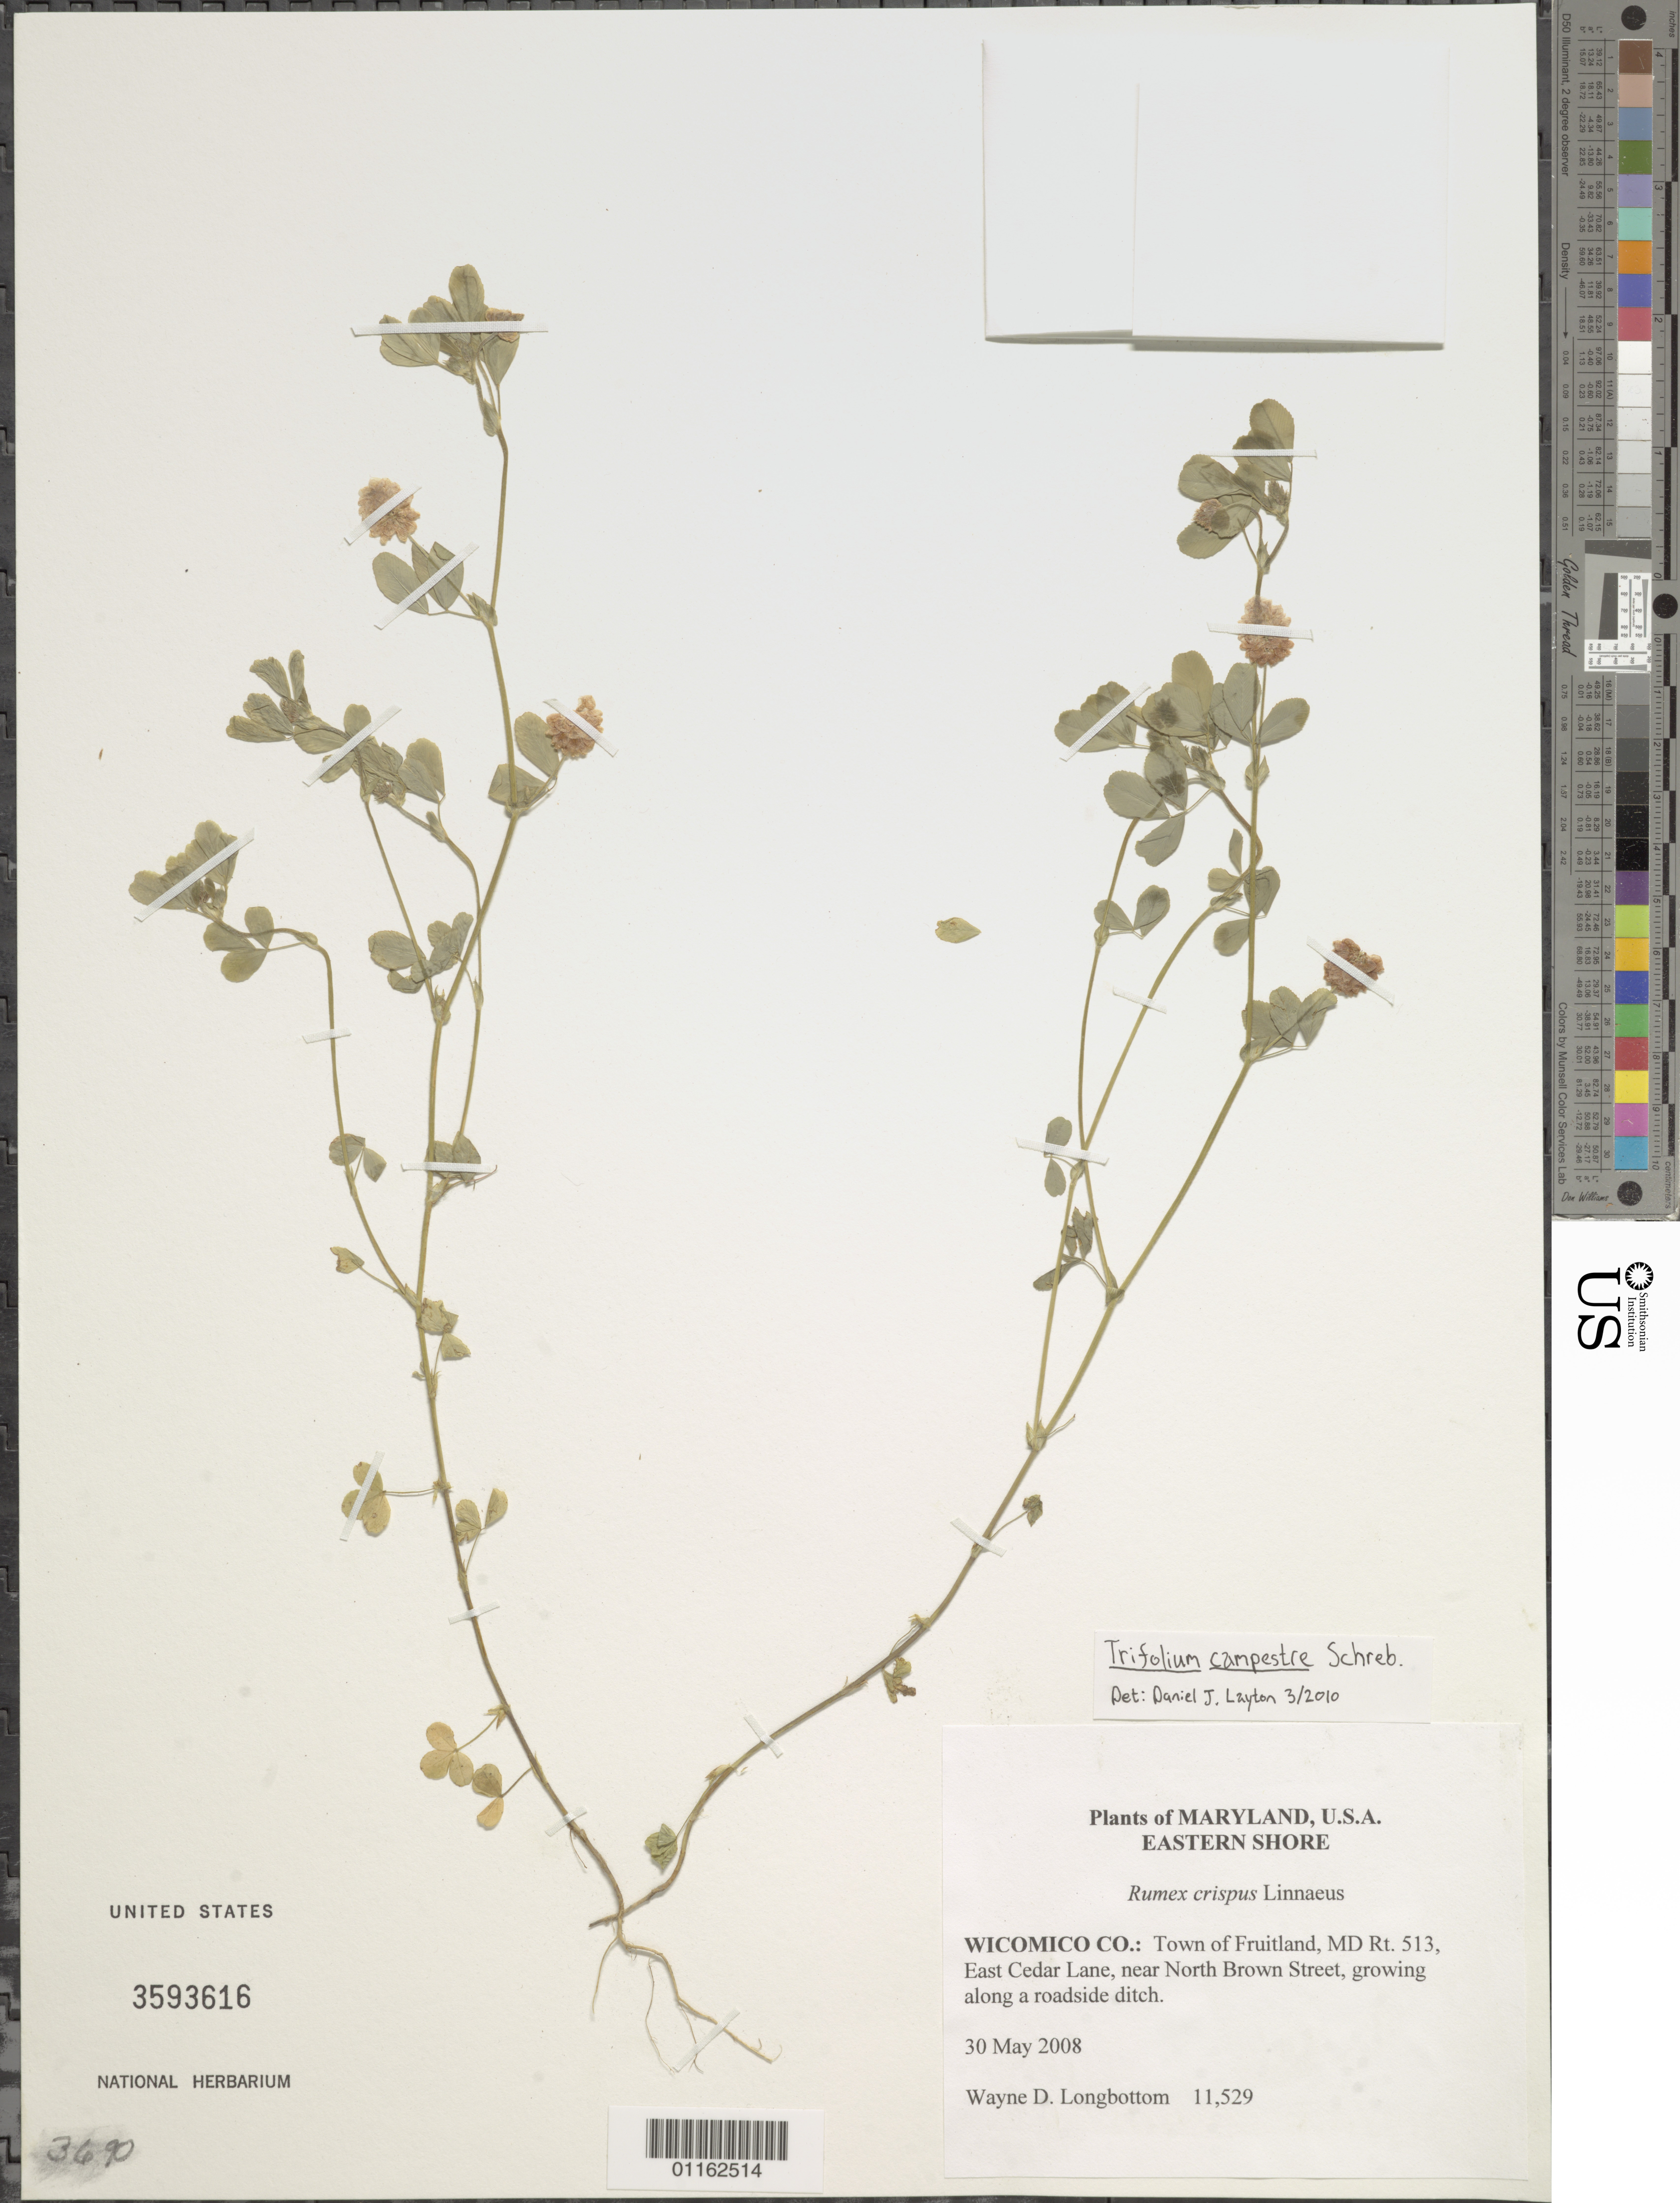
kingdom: Plantae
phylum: Tracheophyta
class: Magnoliopsida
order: Fabales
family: Fabaceae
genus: Trifolium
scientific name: Trifolium campestre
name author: Schreb.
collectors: W. D. Longbottom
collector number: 11,529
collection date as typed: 30 May 2008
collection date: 2008-05-30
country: United States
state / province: Maryland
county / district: Wicomico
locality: Town of Fruitland, MD Rt. 513, East Cedar Lane, near North Brown Street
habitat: growing along a roadside ditch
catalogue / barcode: US 3593616